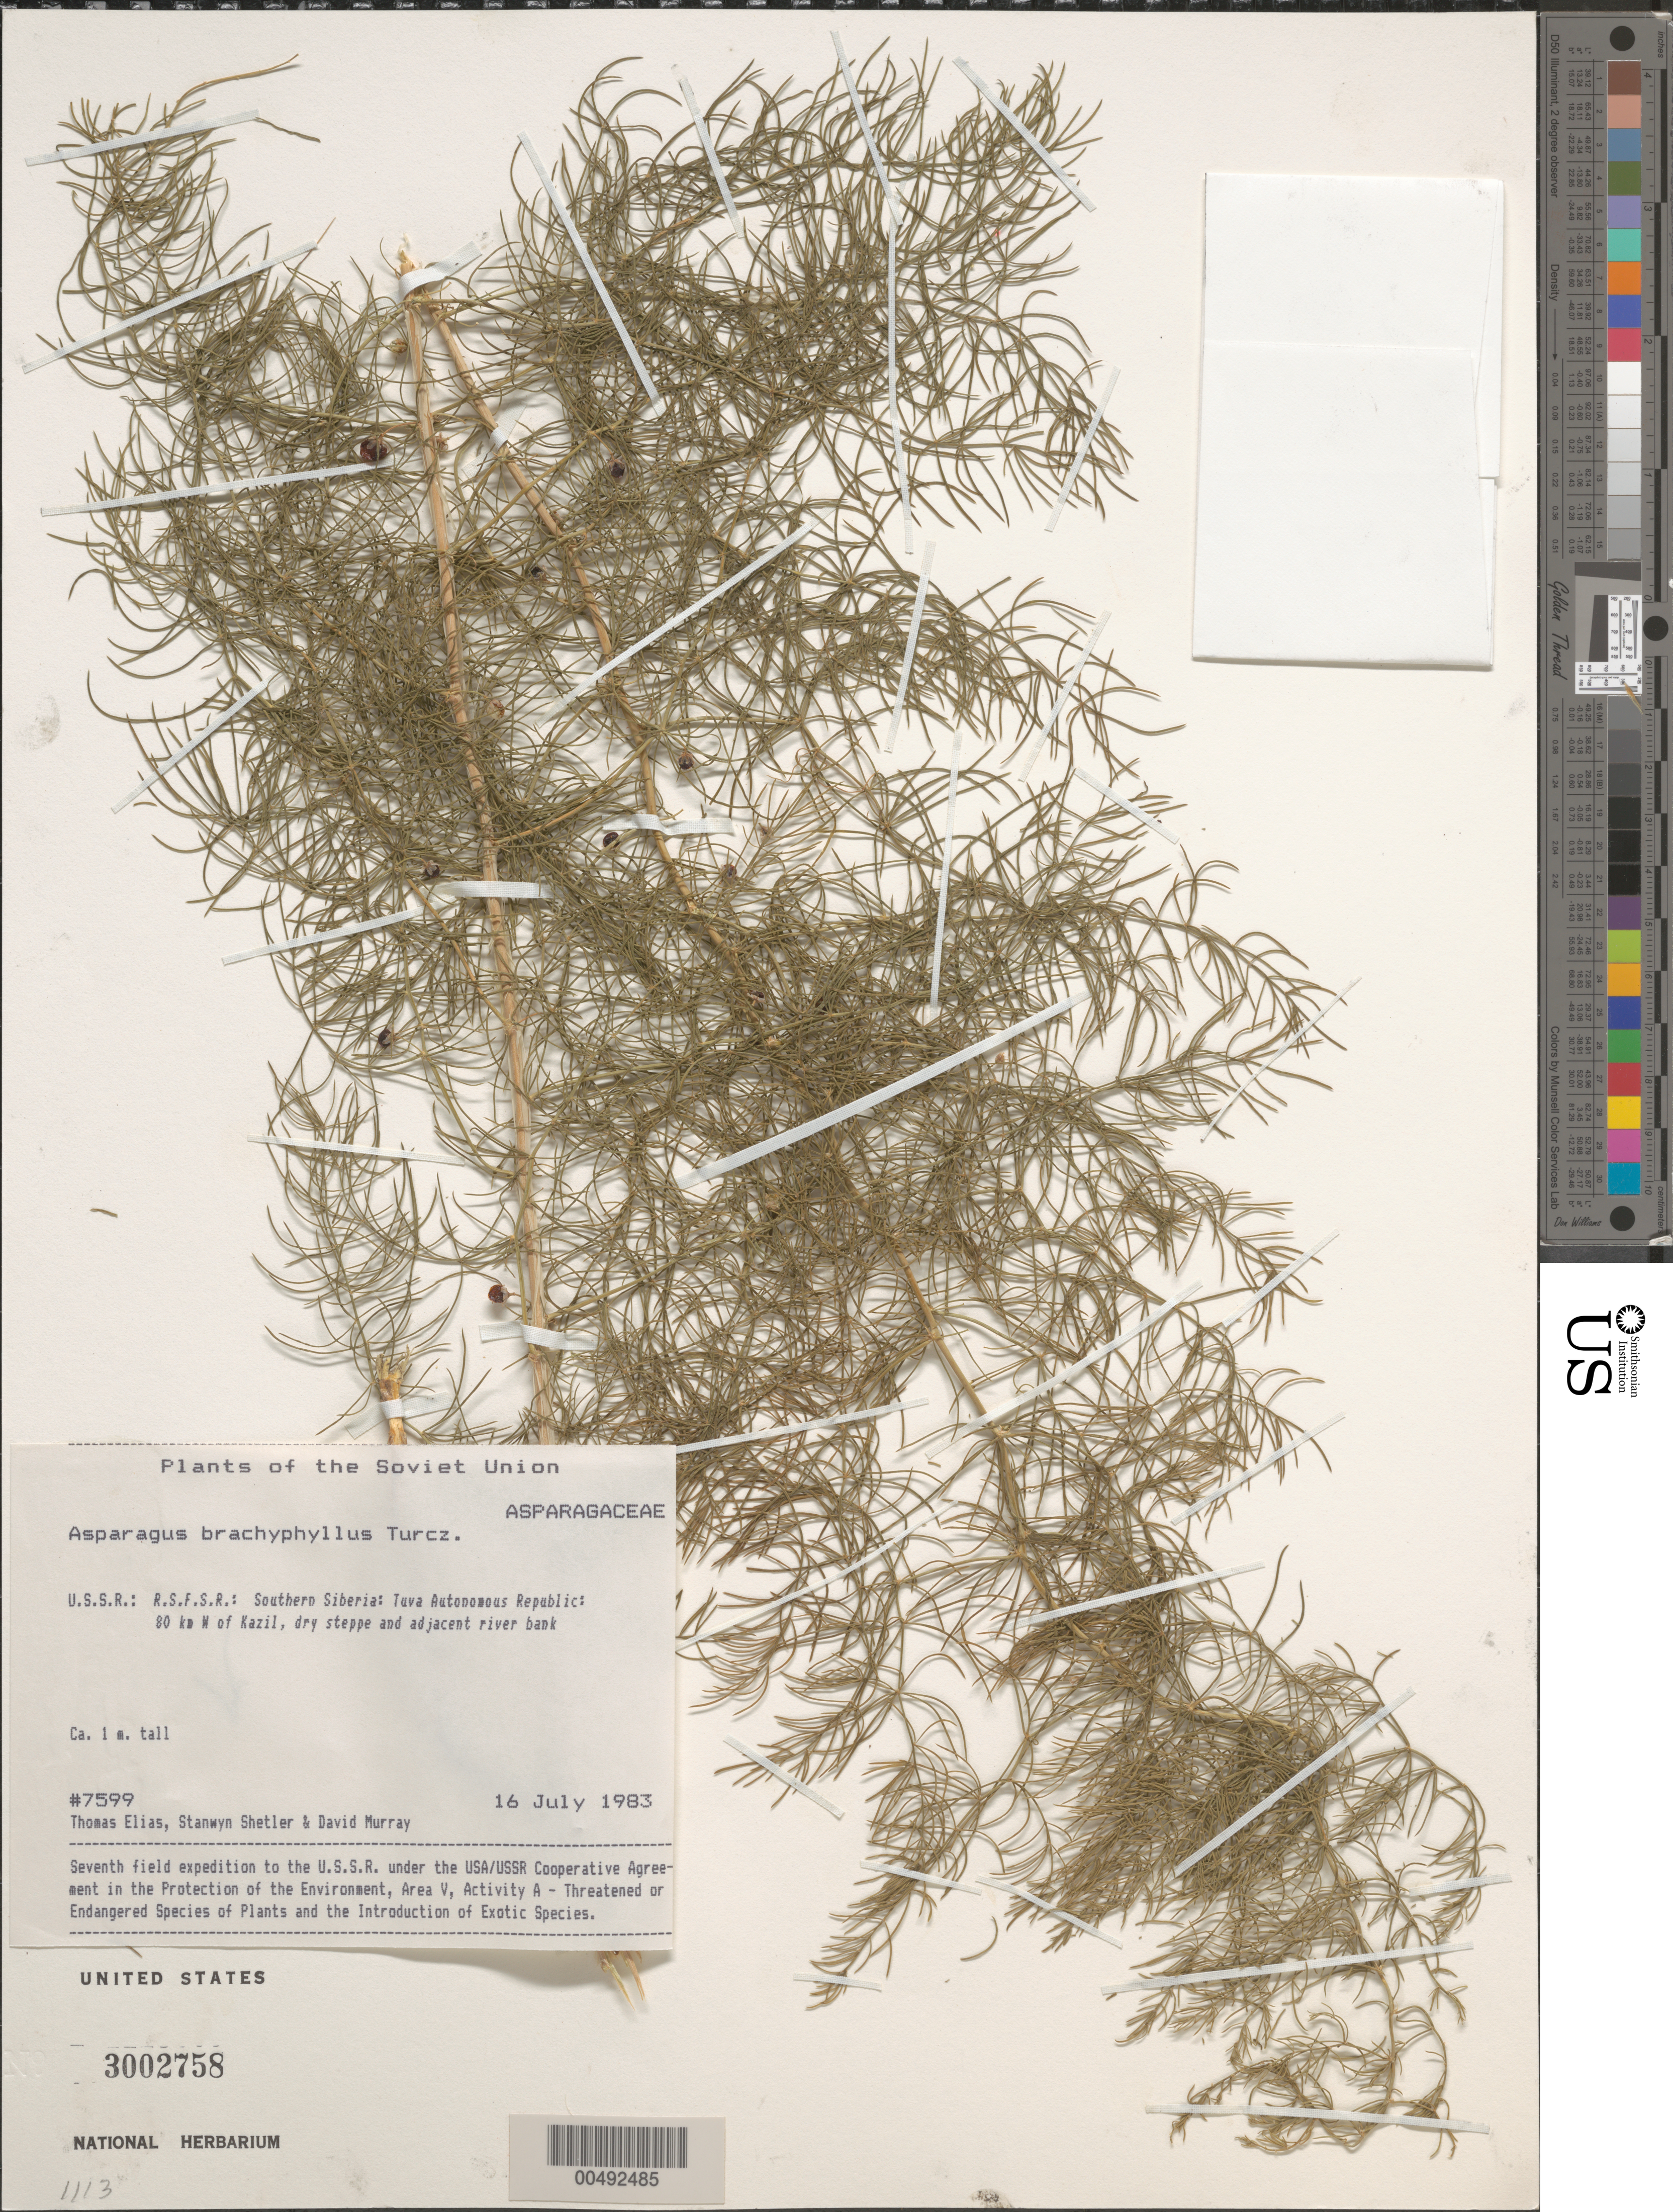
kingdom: Plantae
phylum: Tracheophyta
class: Liliopsida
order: Asparagales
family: Asparagaceae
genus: Asparagus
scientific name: Asparagus brachyphyllus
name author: Turcz.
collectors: T. Elias, S. Shetler & D. F. Murray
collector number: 7599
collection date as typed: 16 Jul 1983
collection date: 1983-07-16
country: Russian Federation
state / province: Tuva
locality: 80 km W of Kazil [Kyzyl]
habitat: dry steppe and adjacent river bank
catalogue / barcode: US 3002758